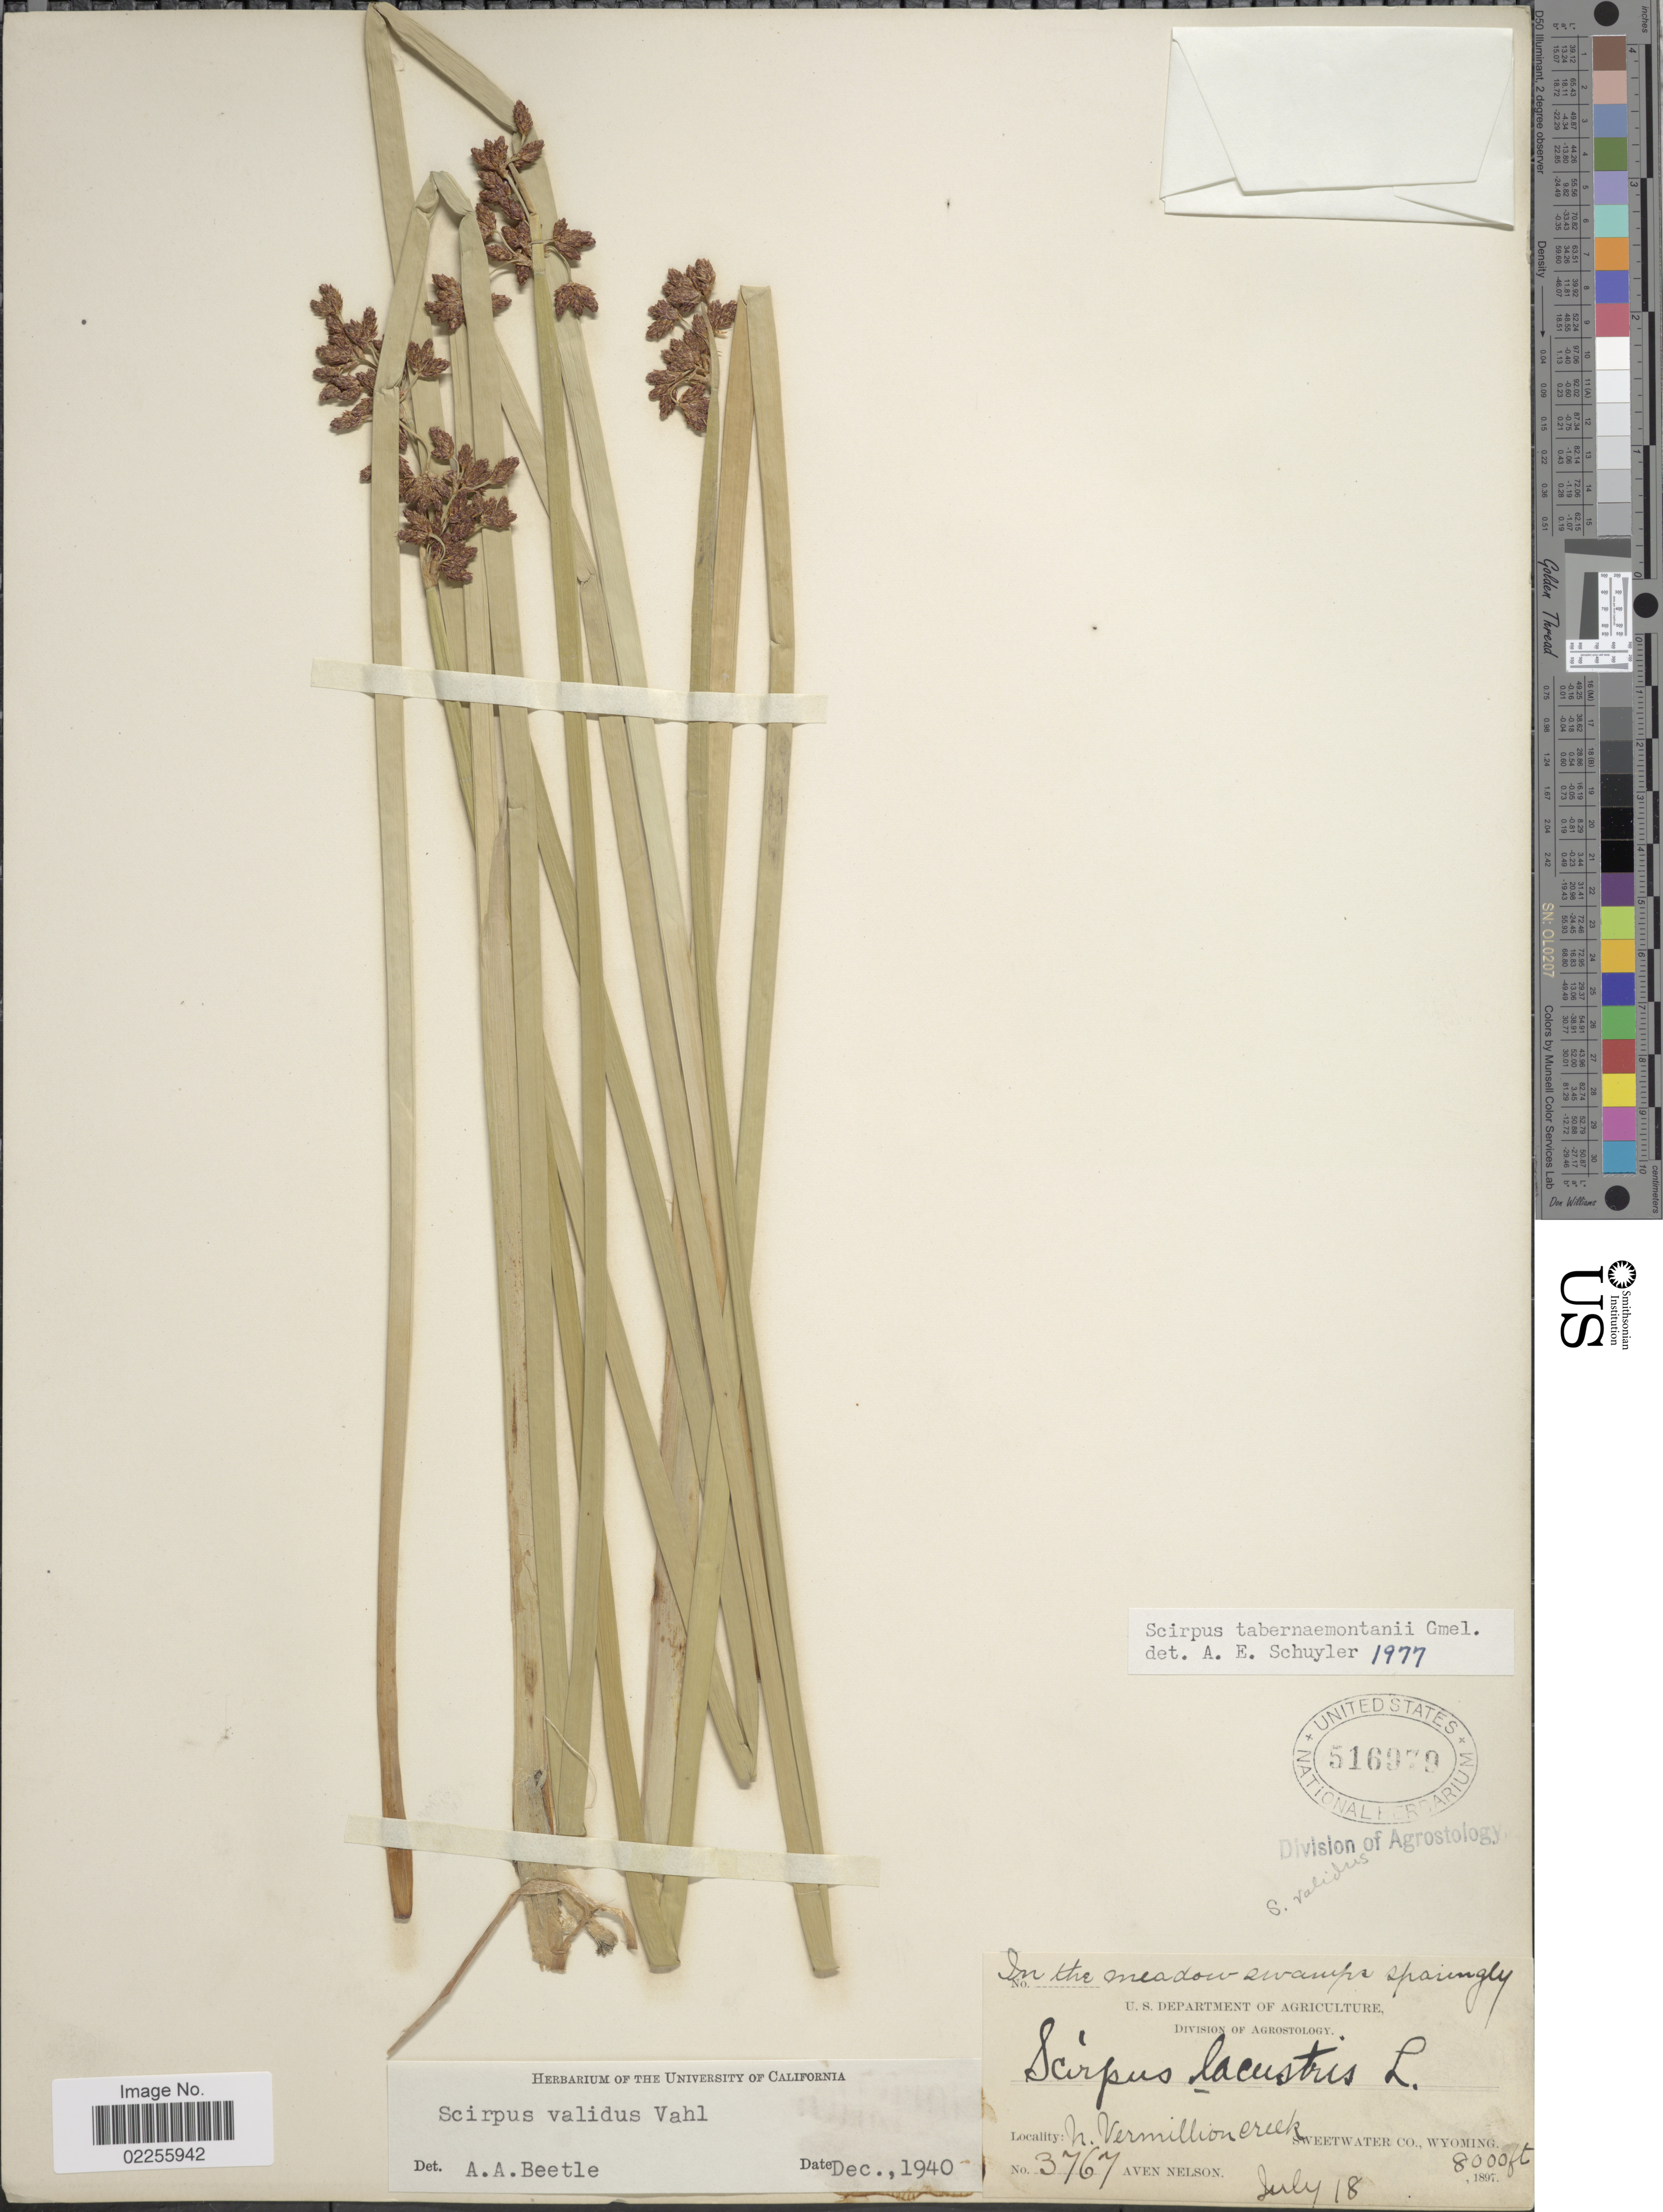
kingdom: Plantae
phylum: Tracheophyta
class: Liliopsida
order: Poales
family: Cyperaceae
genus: Schoenoplectus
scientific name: Schoenoplectus tabernaemontani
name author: (C.C. Gmel.) Palla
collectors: A. Nelson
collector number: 3767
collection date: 1897-07-18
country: United States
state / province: Wyoming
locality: N. Vermillion creek, Sweetwater Co.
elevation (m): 2438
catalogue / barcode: US 516979